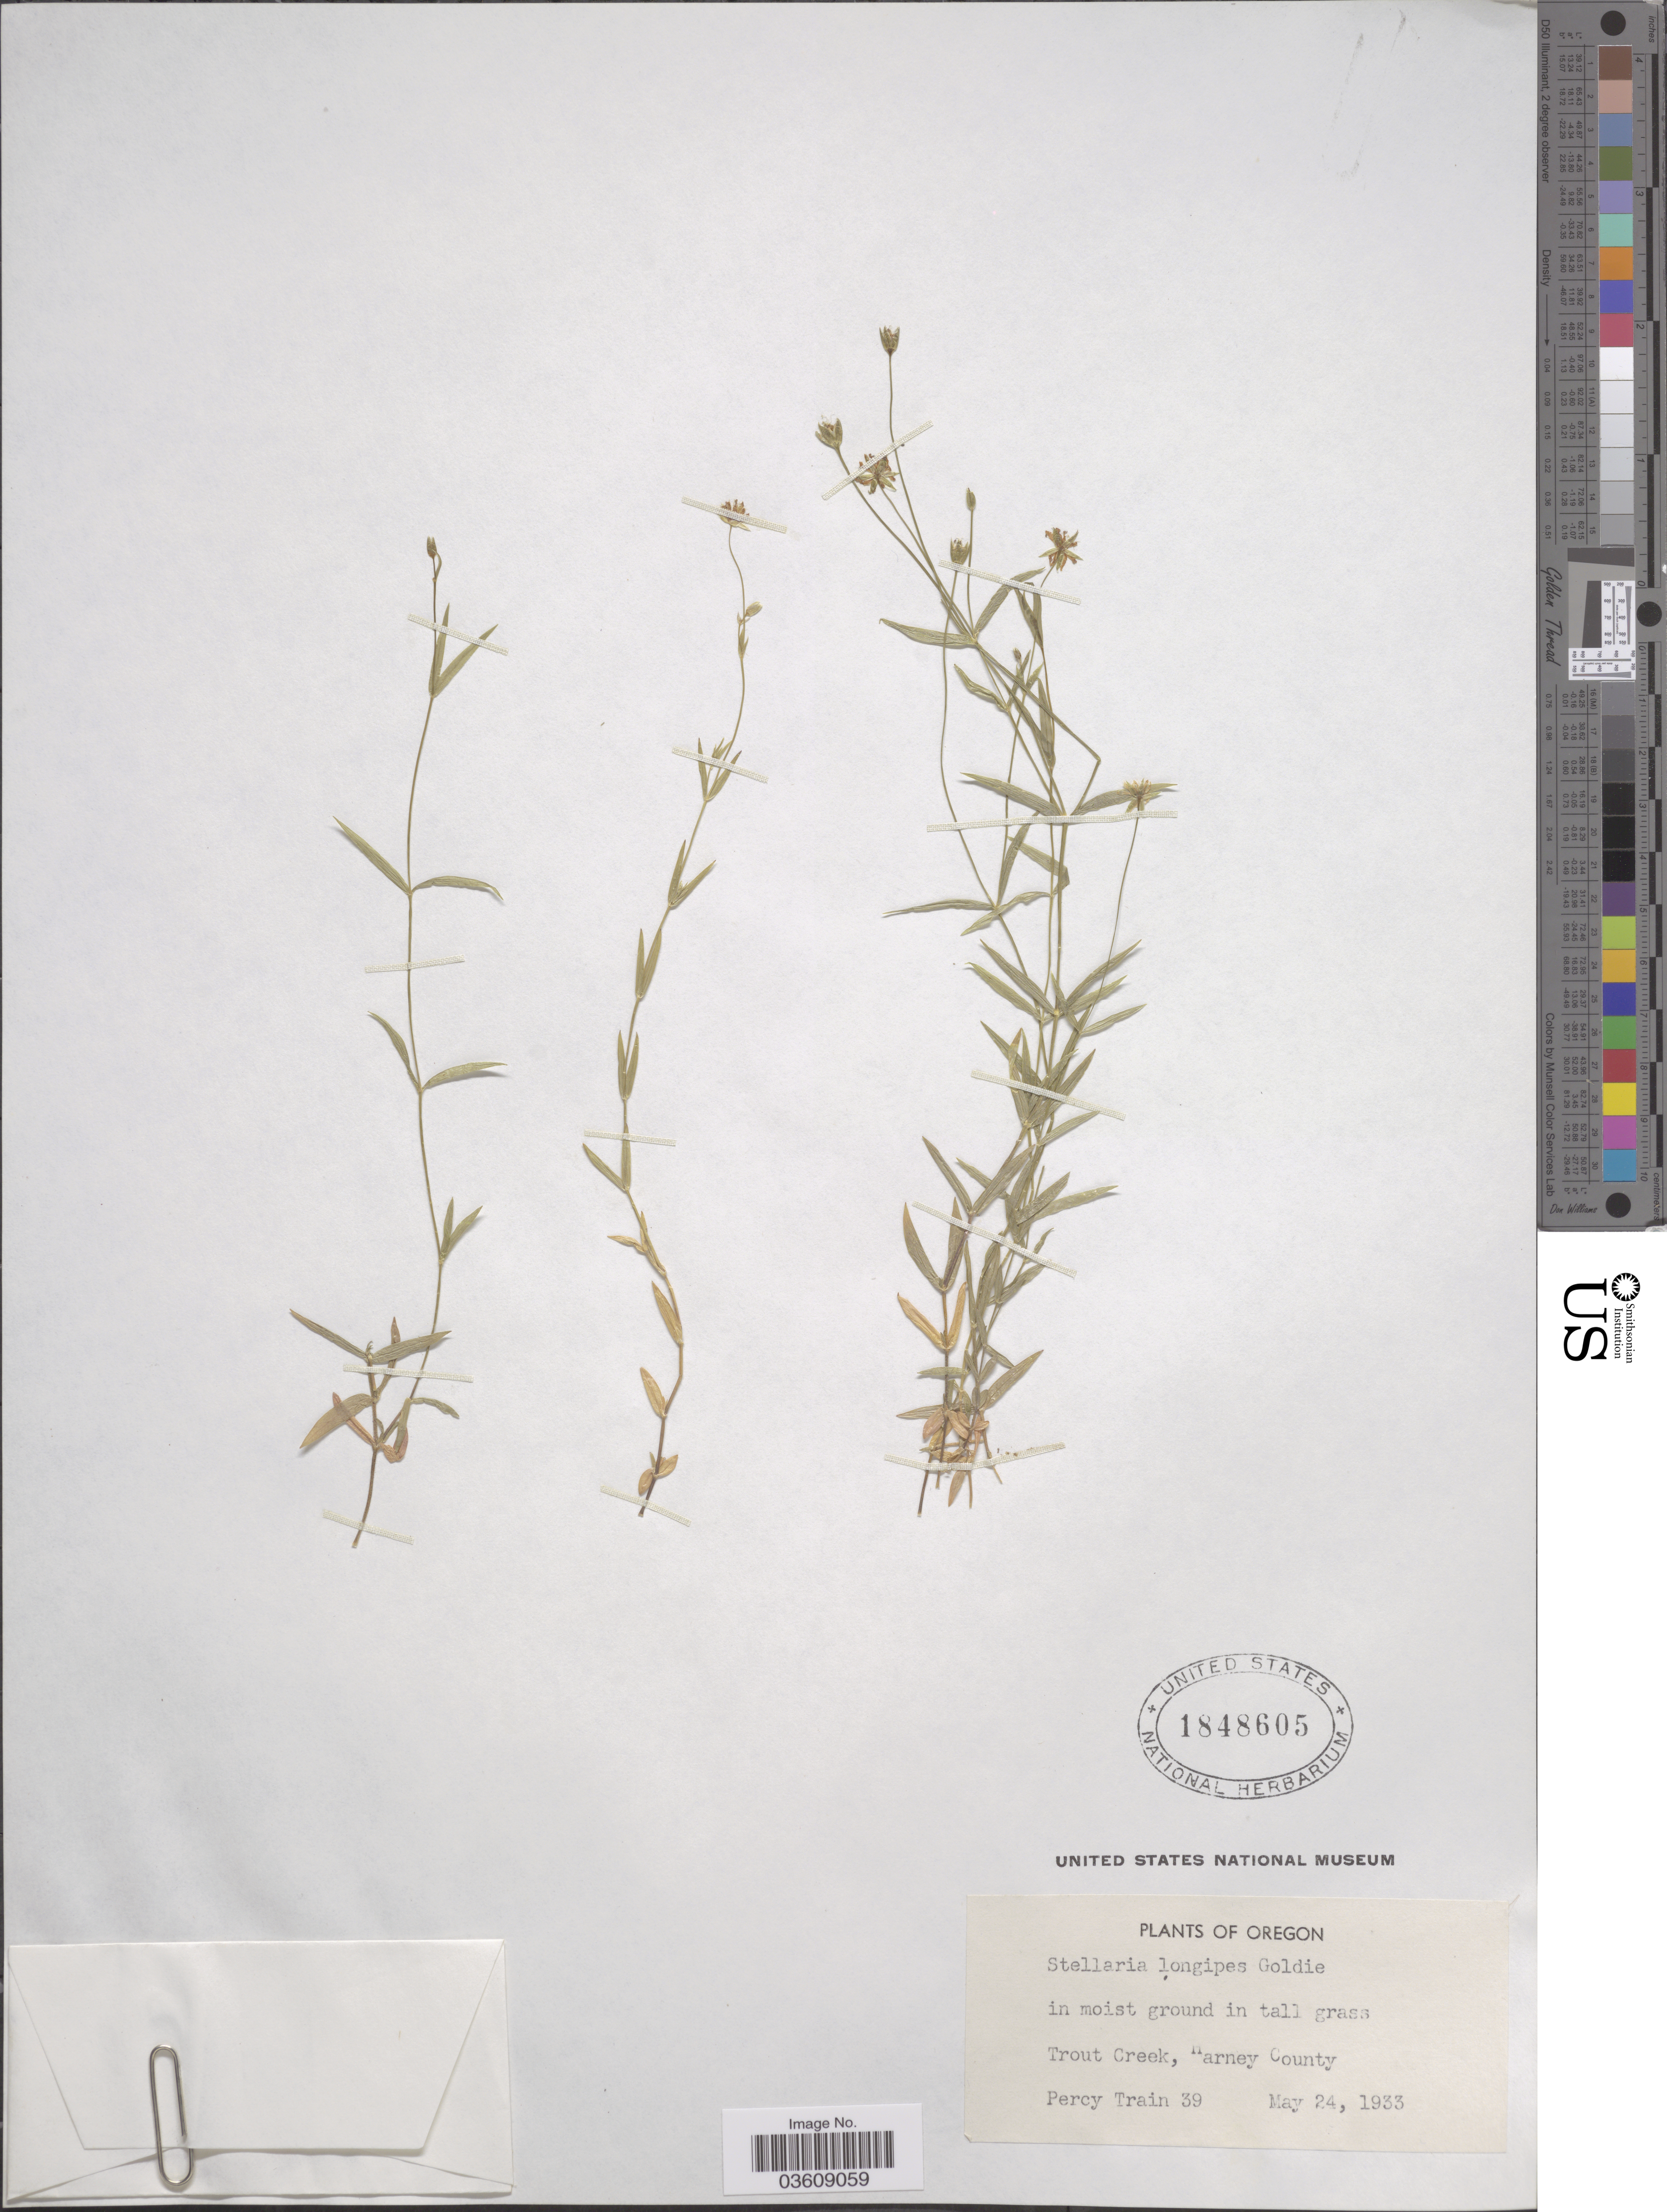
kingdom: Plantae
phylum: Tracheophyta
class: Magnoliopsida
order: Caryophyllales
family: Caryophyllaceae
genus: Stellaria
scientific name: Stellaria longipes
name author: Goldie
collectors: P. Train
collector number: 39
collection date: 1933-05-24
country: United States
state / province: Oregon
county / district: Harney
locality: Trout Creek, Harney County.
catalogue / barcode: US 1848605